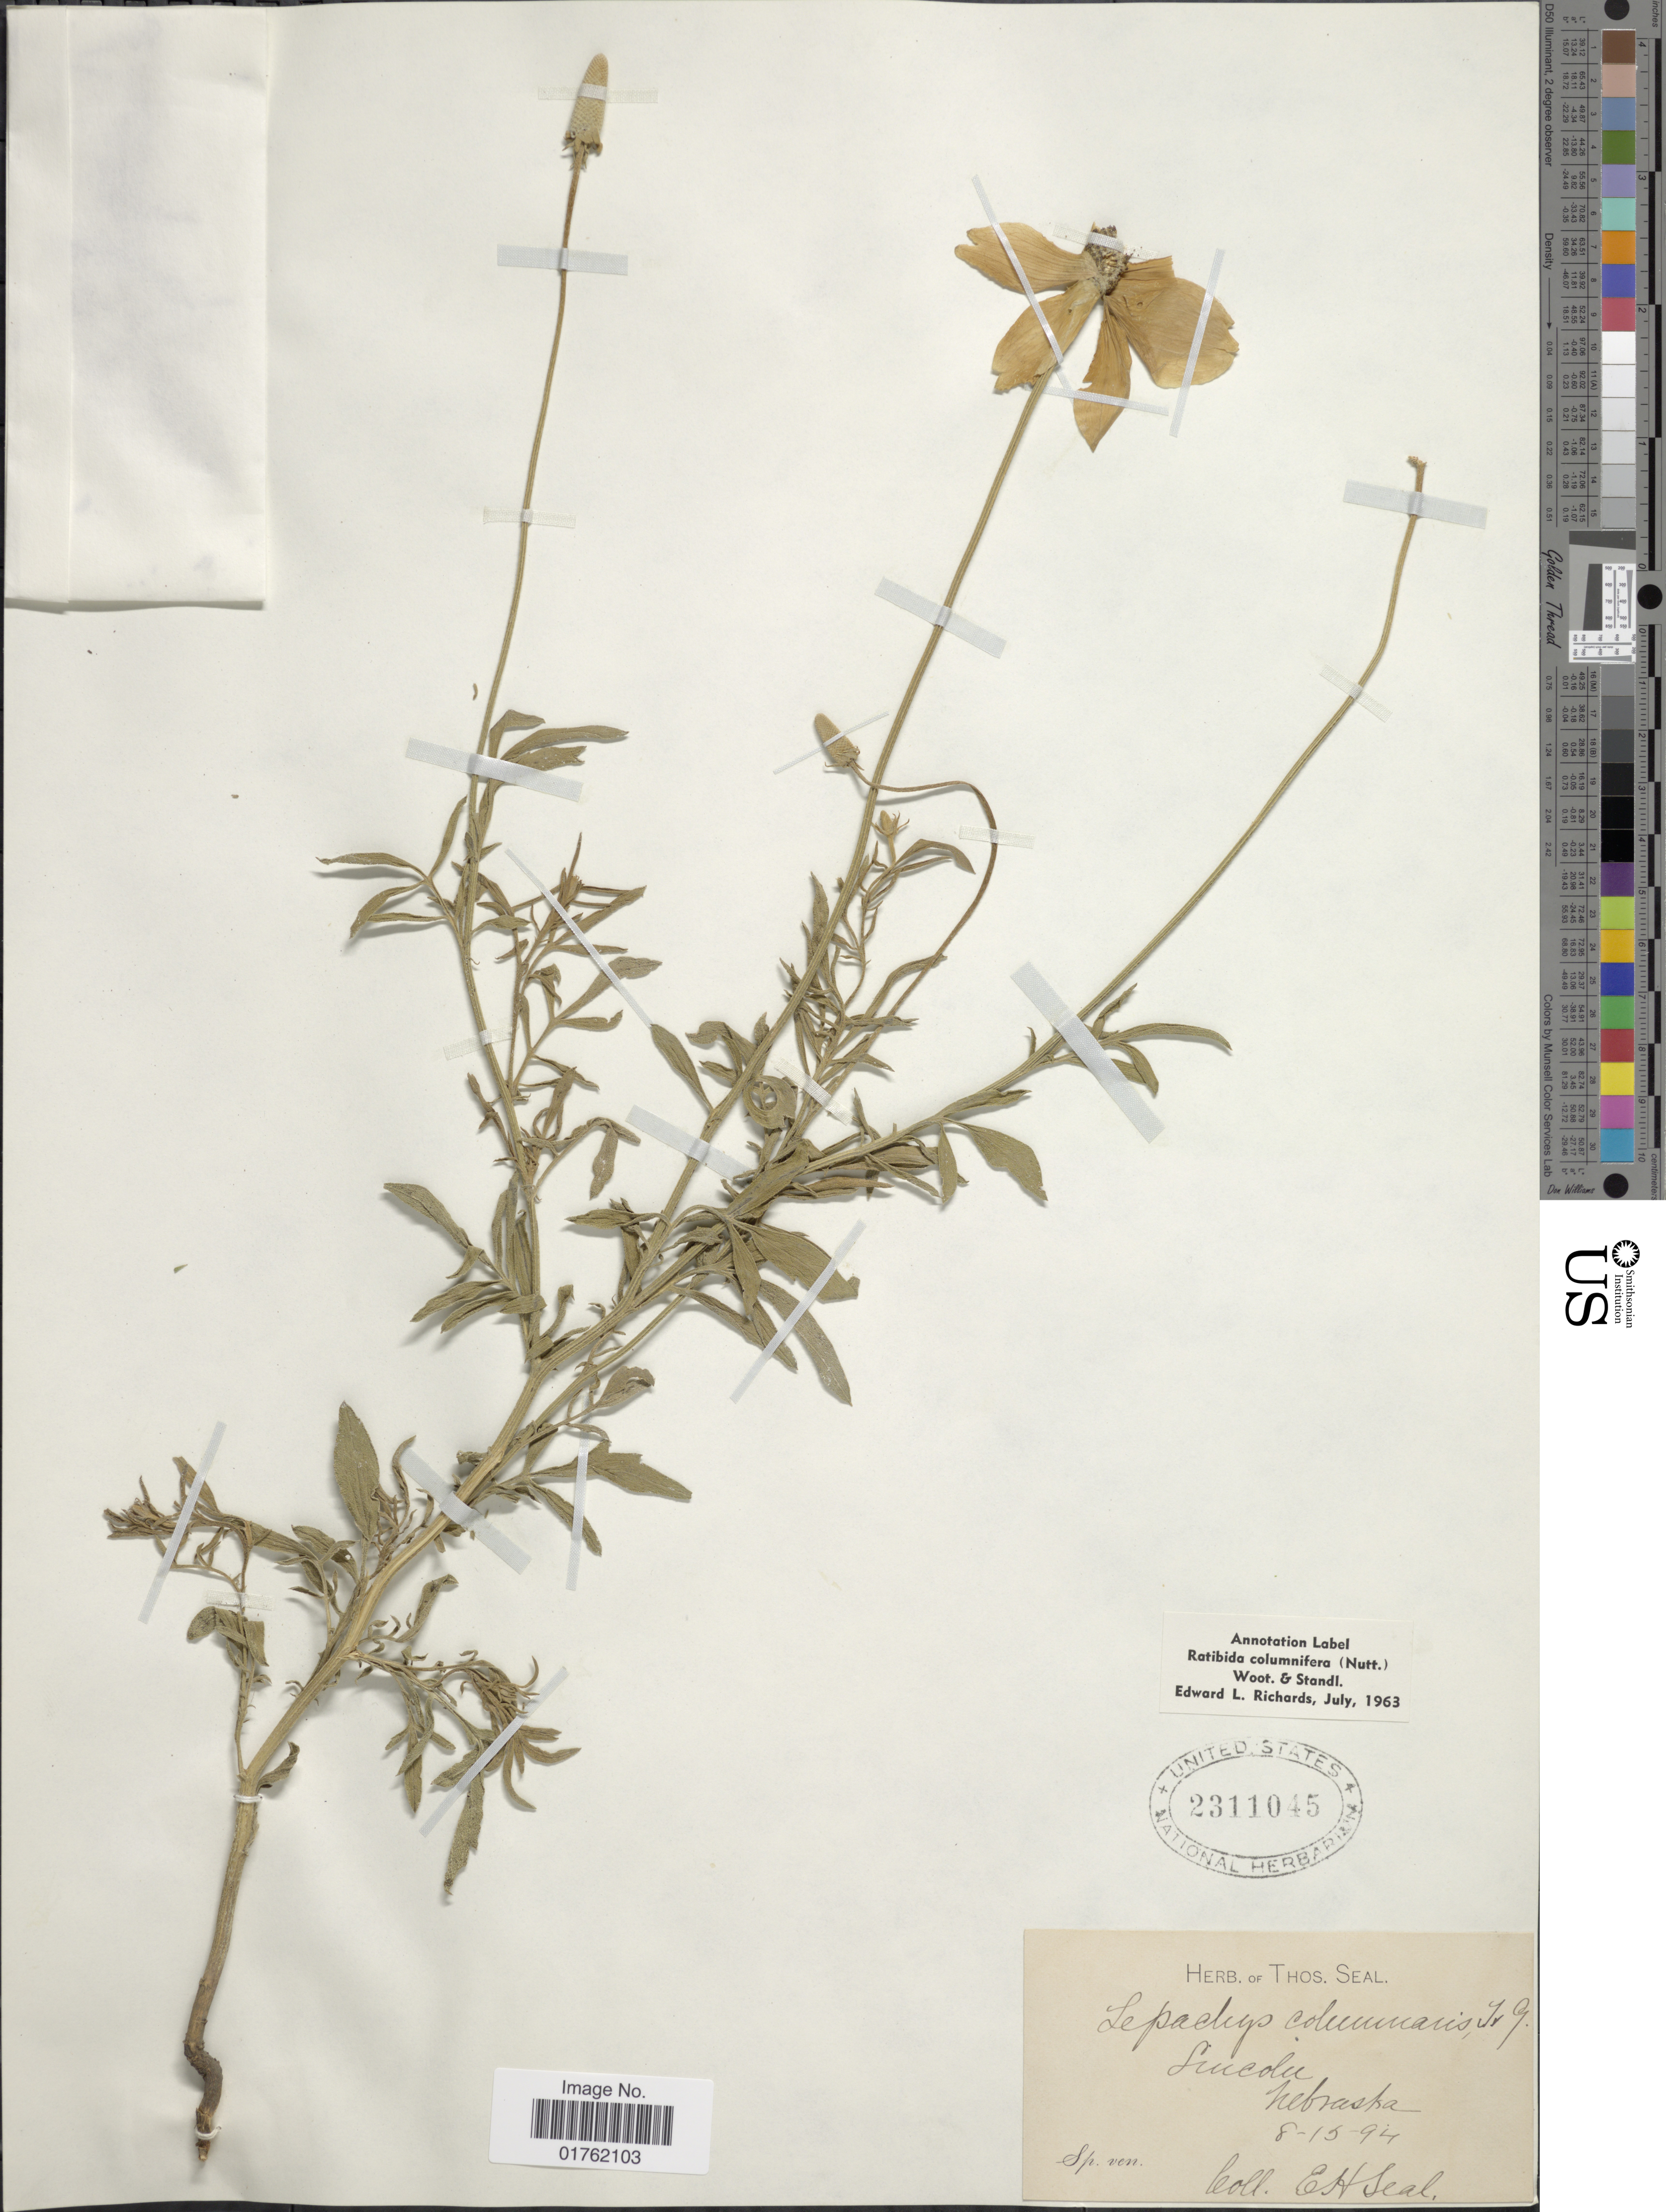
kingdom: Plantae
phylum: Tracheophyta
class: Magnoliopsida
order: Asterales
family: Asteraceae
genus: Ratibida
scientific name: Ratibida columnaris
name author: (Pursh) D. Don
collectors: E. Seal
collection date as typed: Transcribed d/m/y: 15/8/94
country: United States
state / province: Nebraska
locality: Lincoln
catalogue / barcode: US 2311045